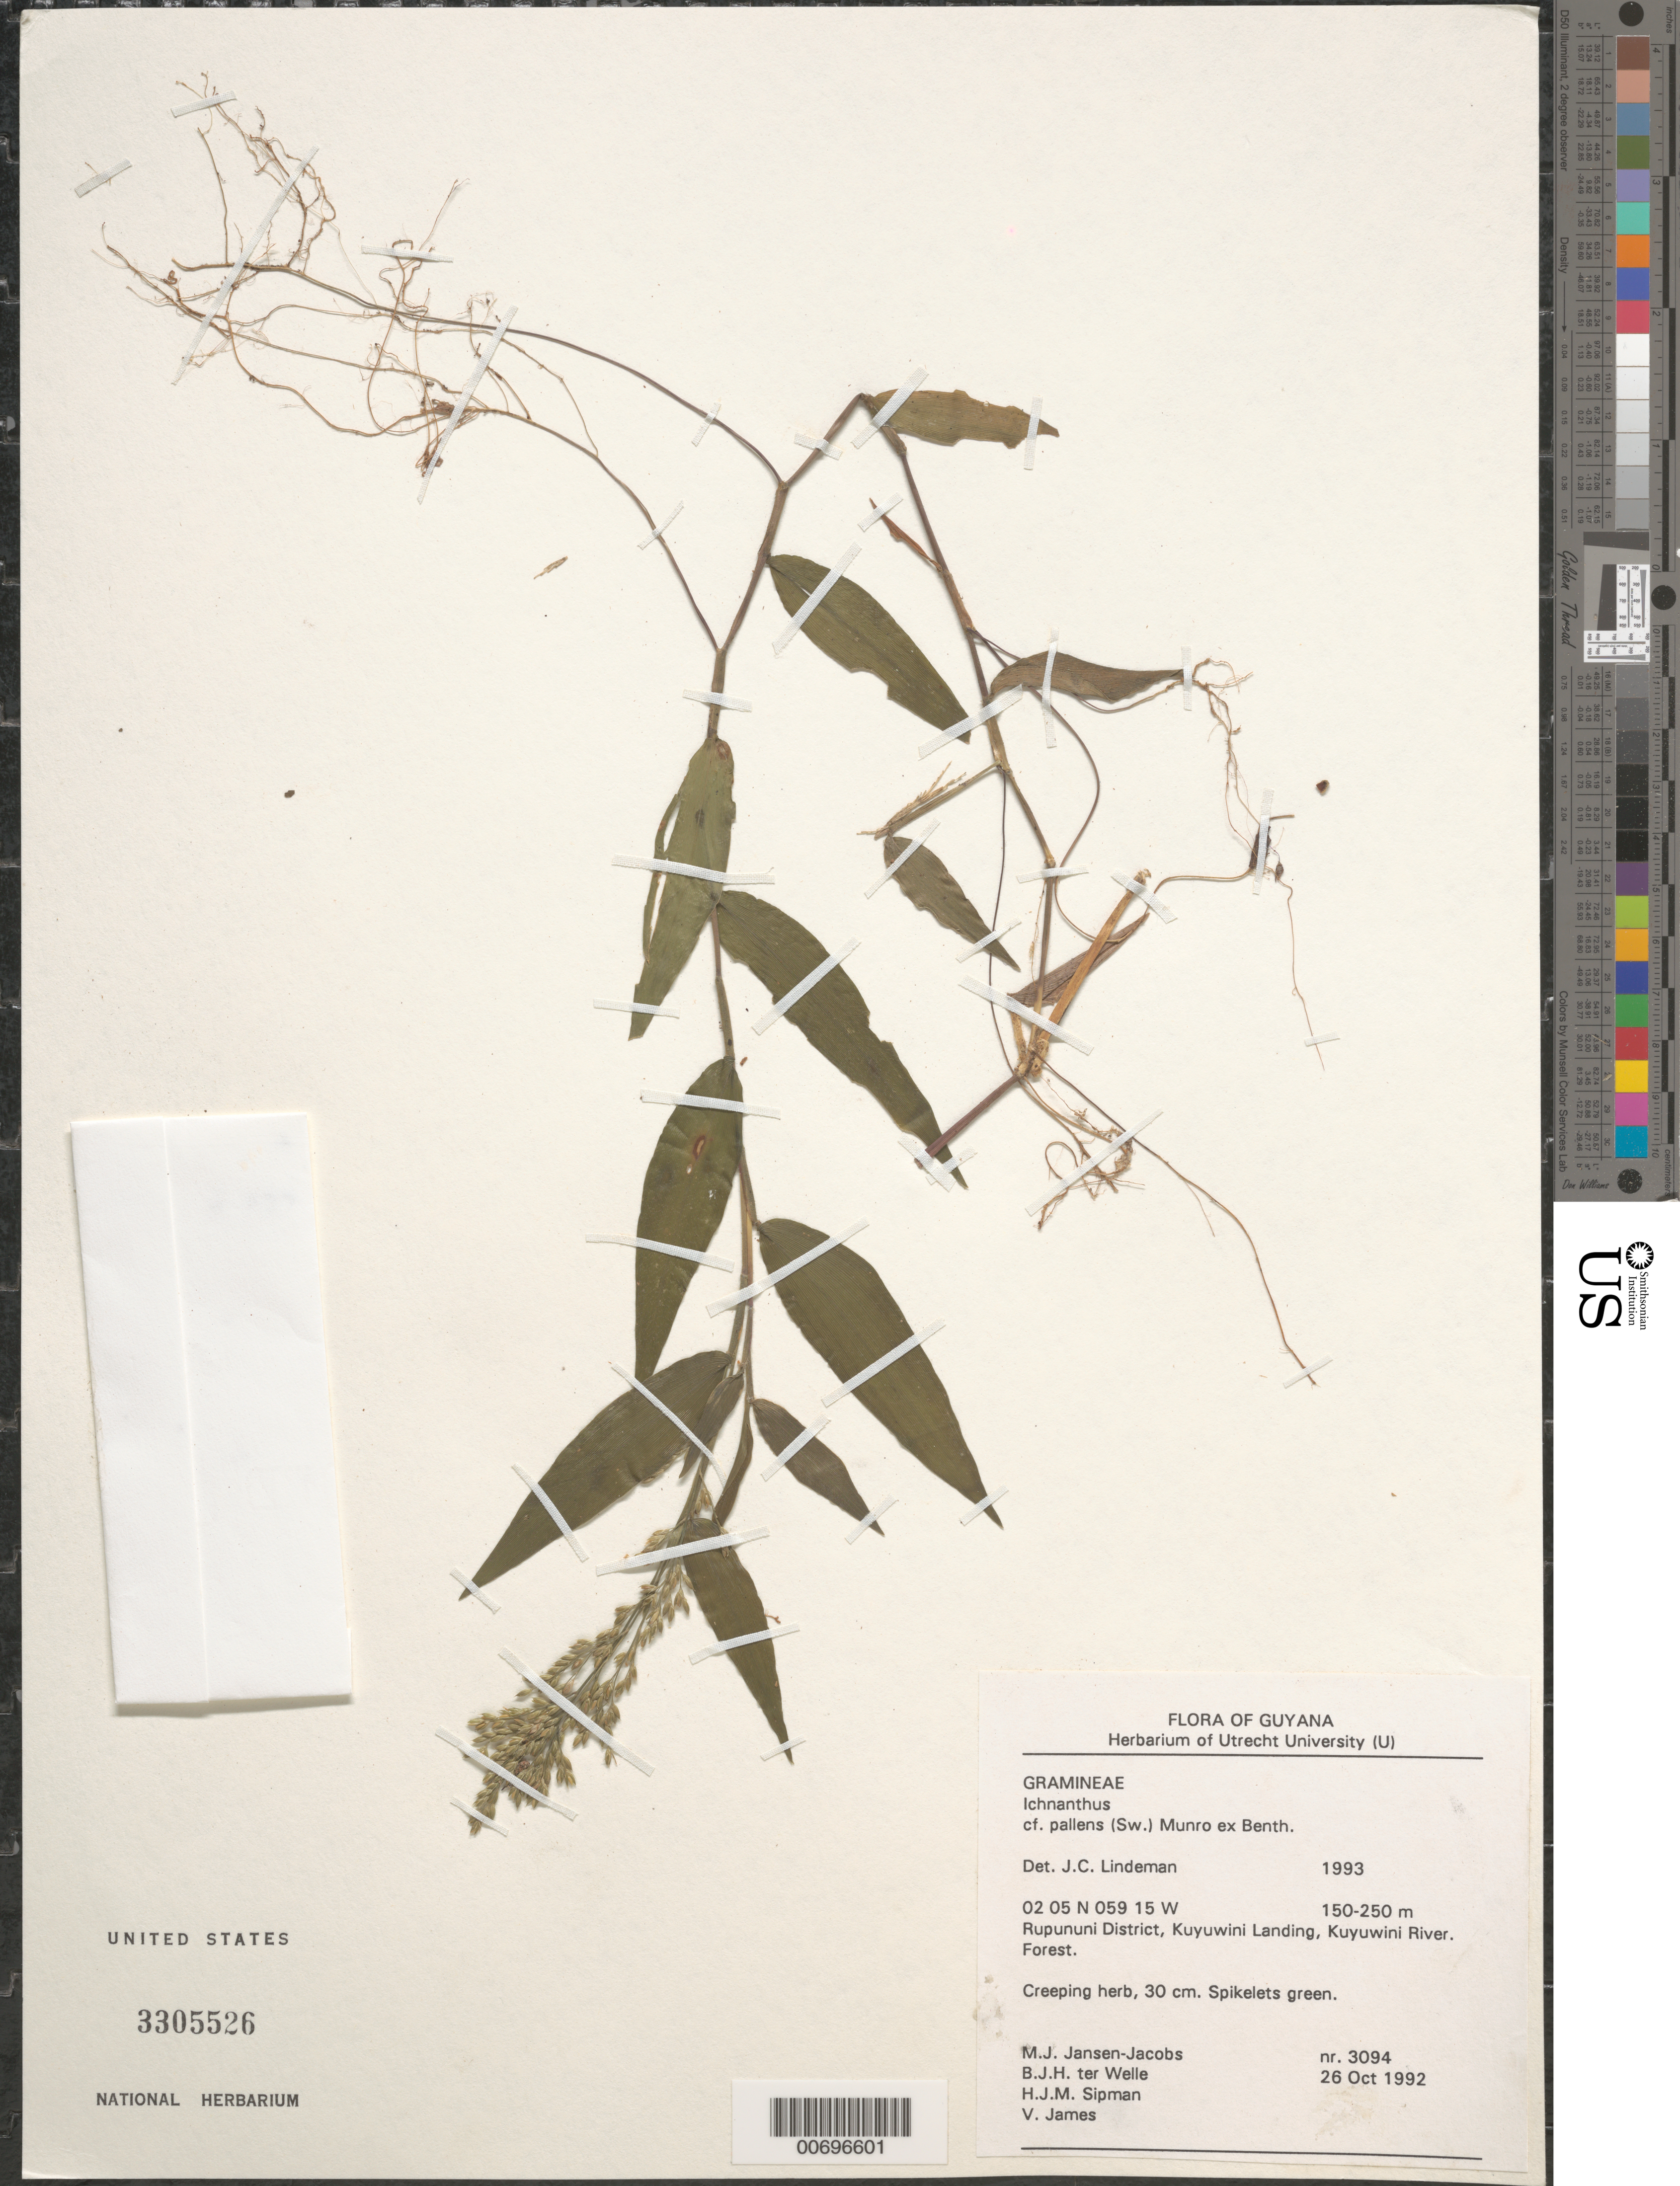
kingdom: Plantae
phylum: Tracheophyta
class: Liliopsida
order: Poales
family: Poaceae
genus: Ichnanthus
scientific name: Ichnanthus pallens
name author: (Sw.) Munro ex Benth.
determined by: Lindeman, J. C.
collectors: M. J. Jansen-Jacobs, B. Welle, H. J. M. Sipman & V. James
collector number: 3094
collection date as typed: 26-Oct-92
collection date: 1992-10-26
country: Guyana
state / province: U. Takutu-U. Essequibo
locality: Kuyuwini Landing, Kuyuwini River, Rupununi District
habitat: Forest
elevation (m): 150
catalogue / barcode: US 3305526